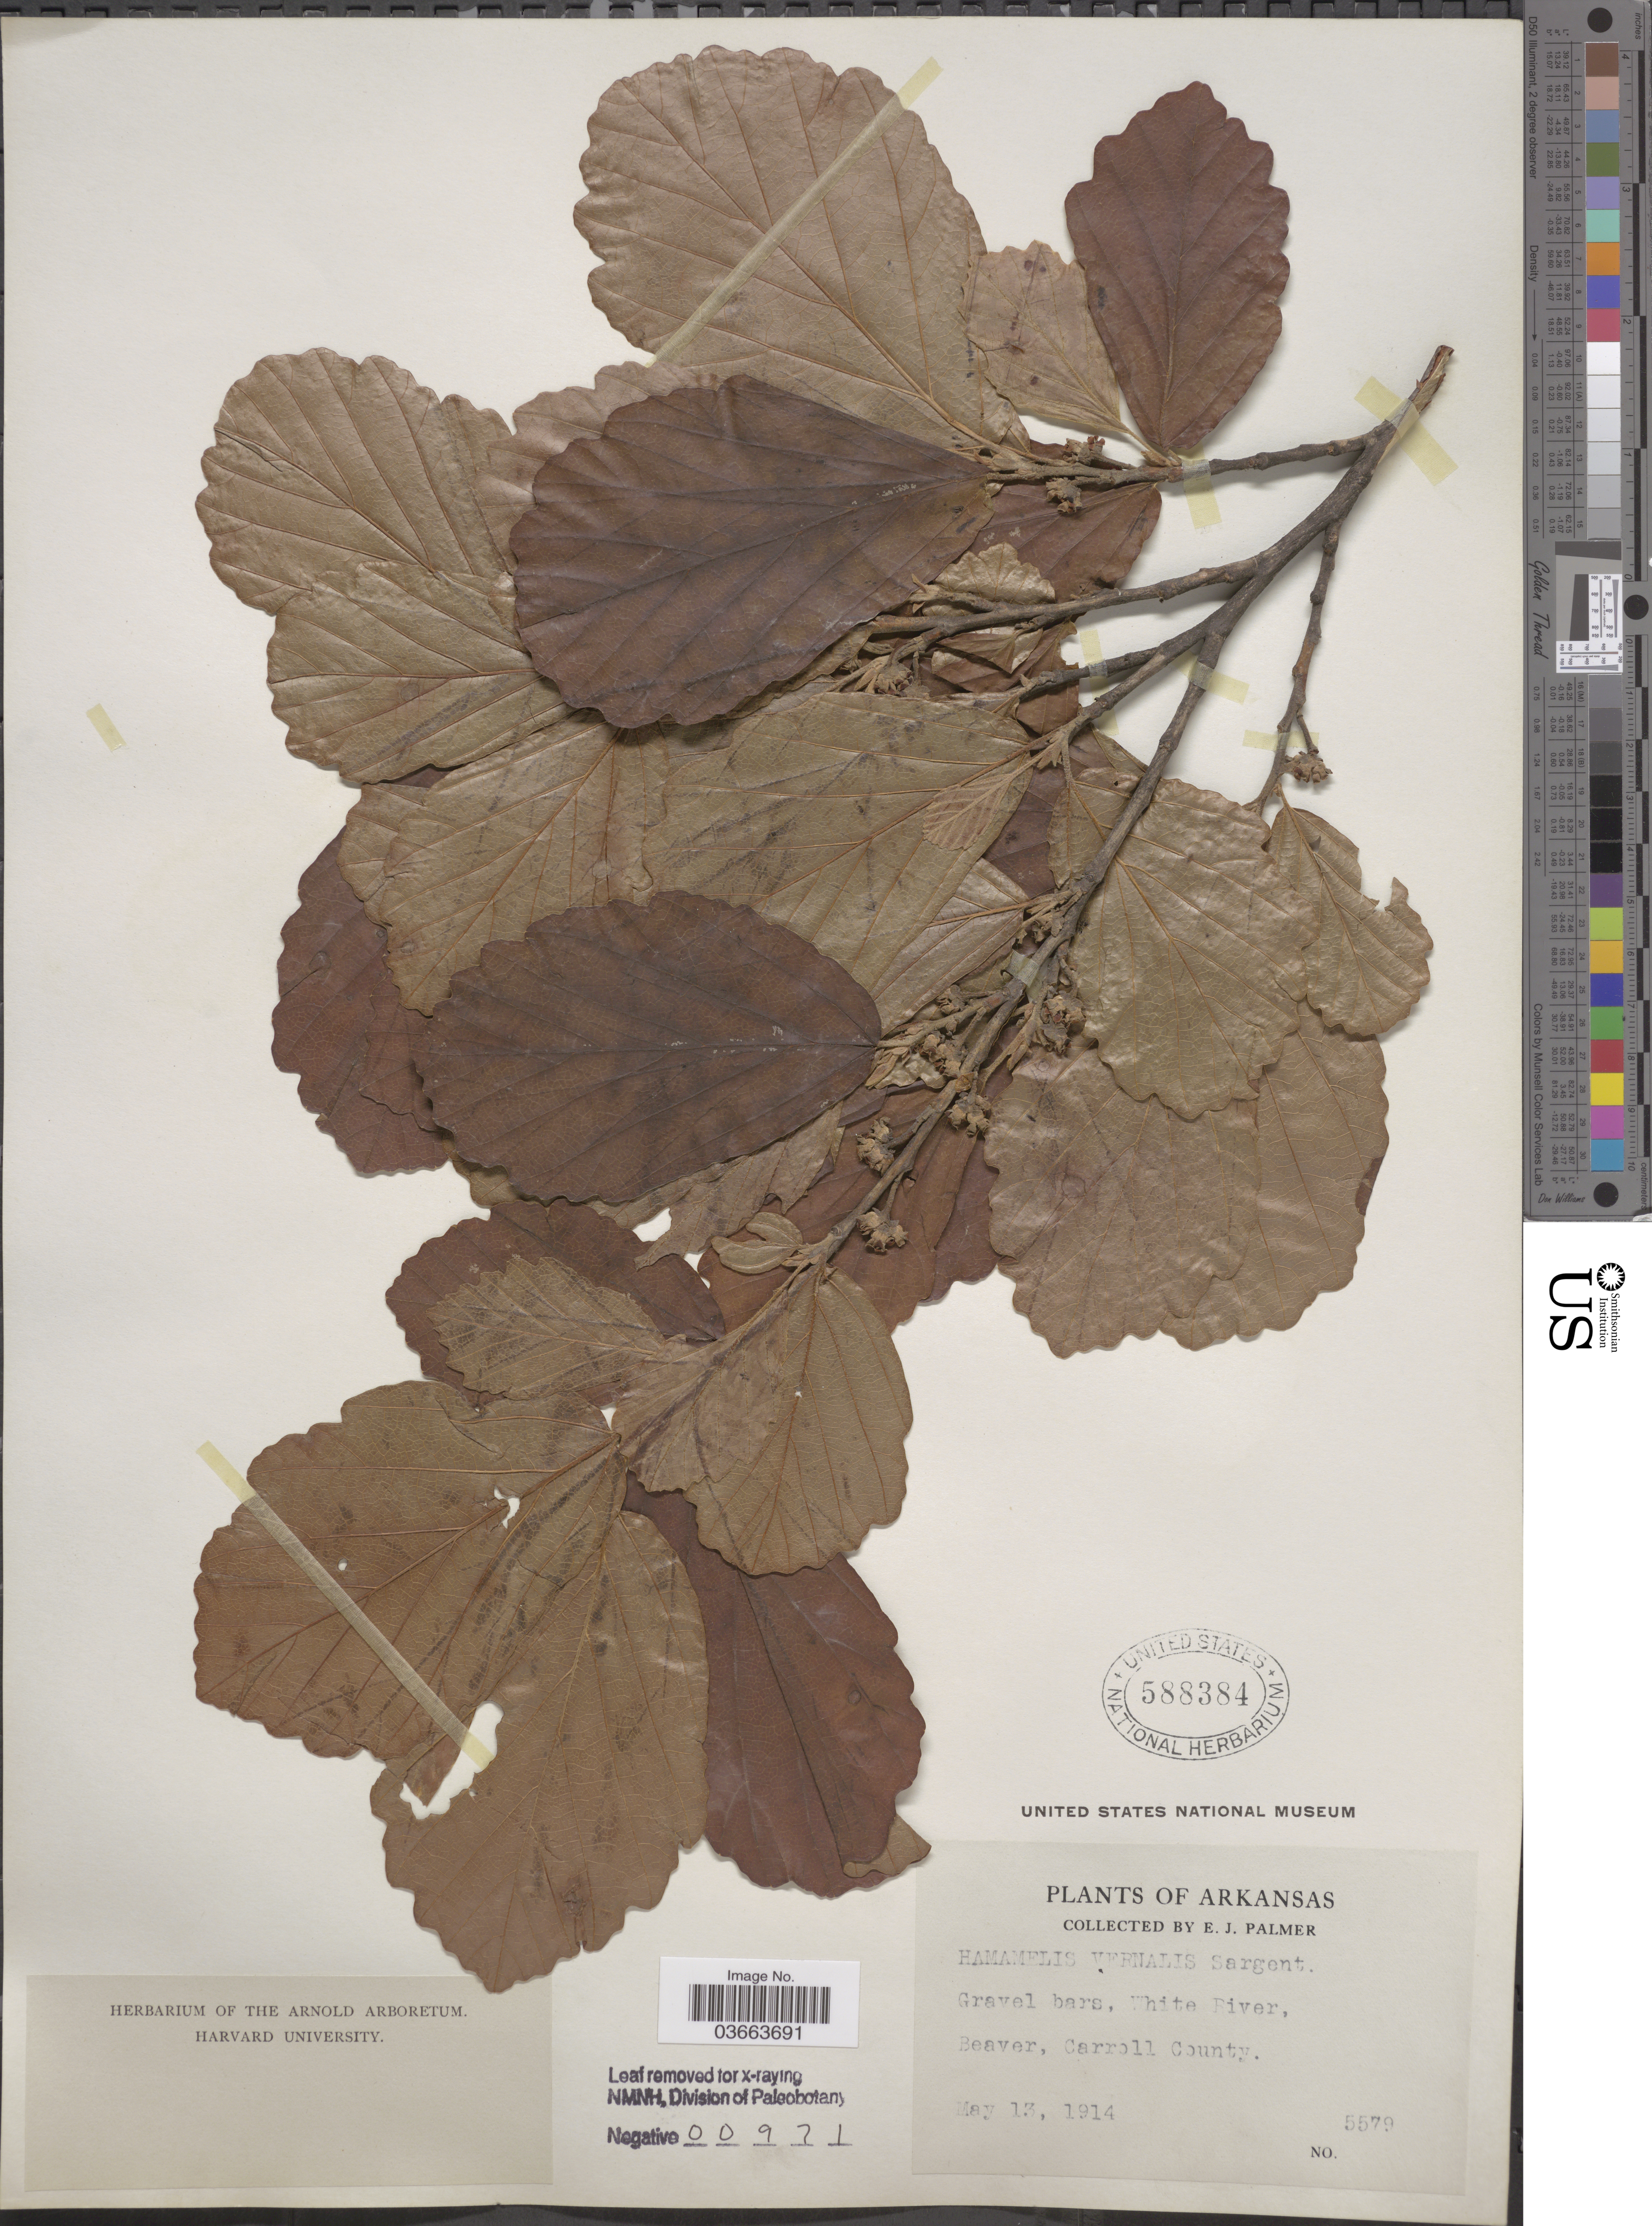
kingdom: Plantae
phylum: Tracheophyta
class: Magnoliopsida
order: Saxifragales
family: Hamamelidaceae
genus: Hamamelis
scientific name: Hamamelis vernalis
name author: Sarg.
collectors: E. J. Palmer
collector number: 5579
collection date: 1914-05-13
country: United States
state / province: Arkansas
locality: White River, Beaver, Carroll County.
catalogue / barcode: US 588384